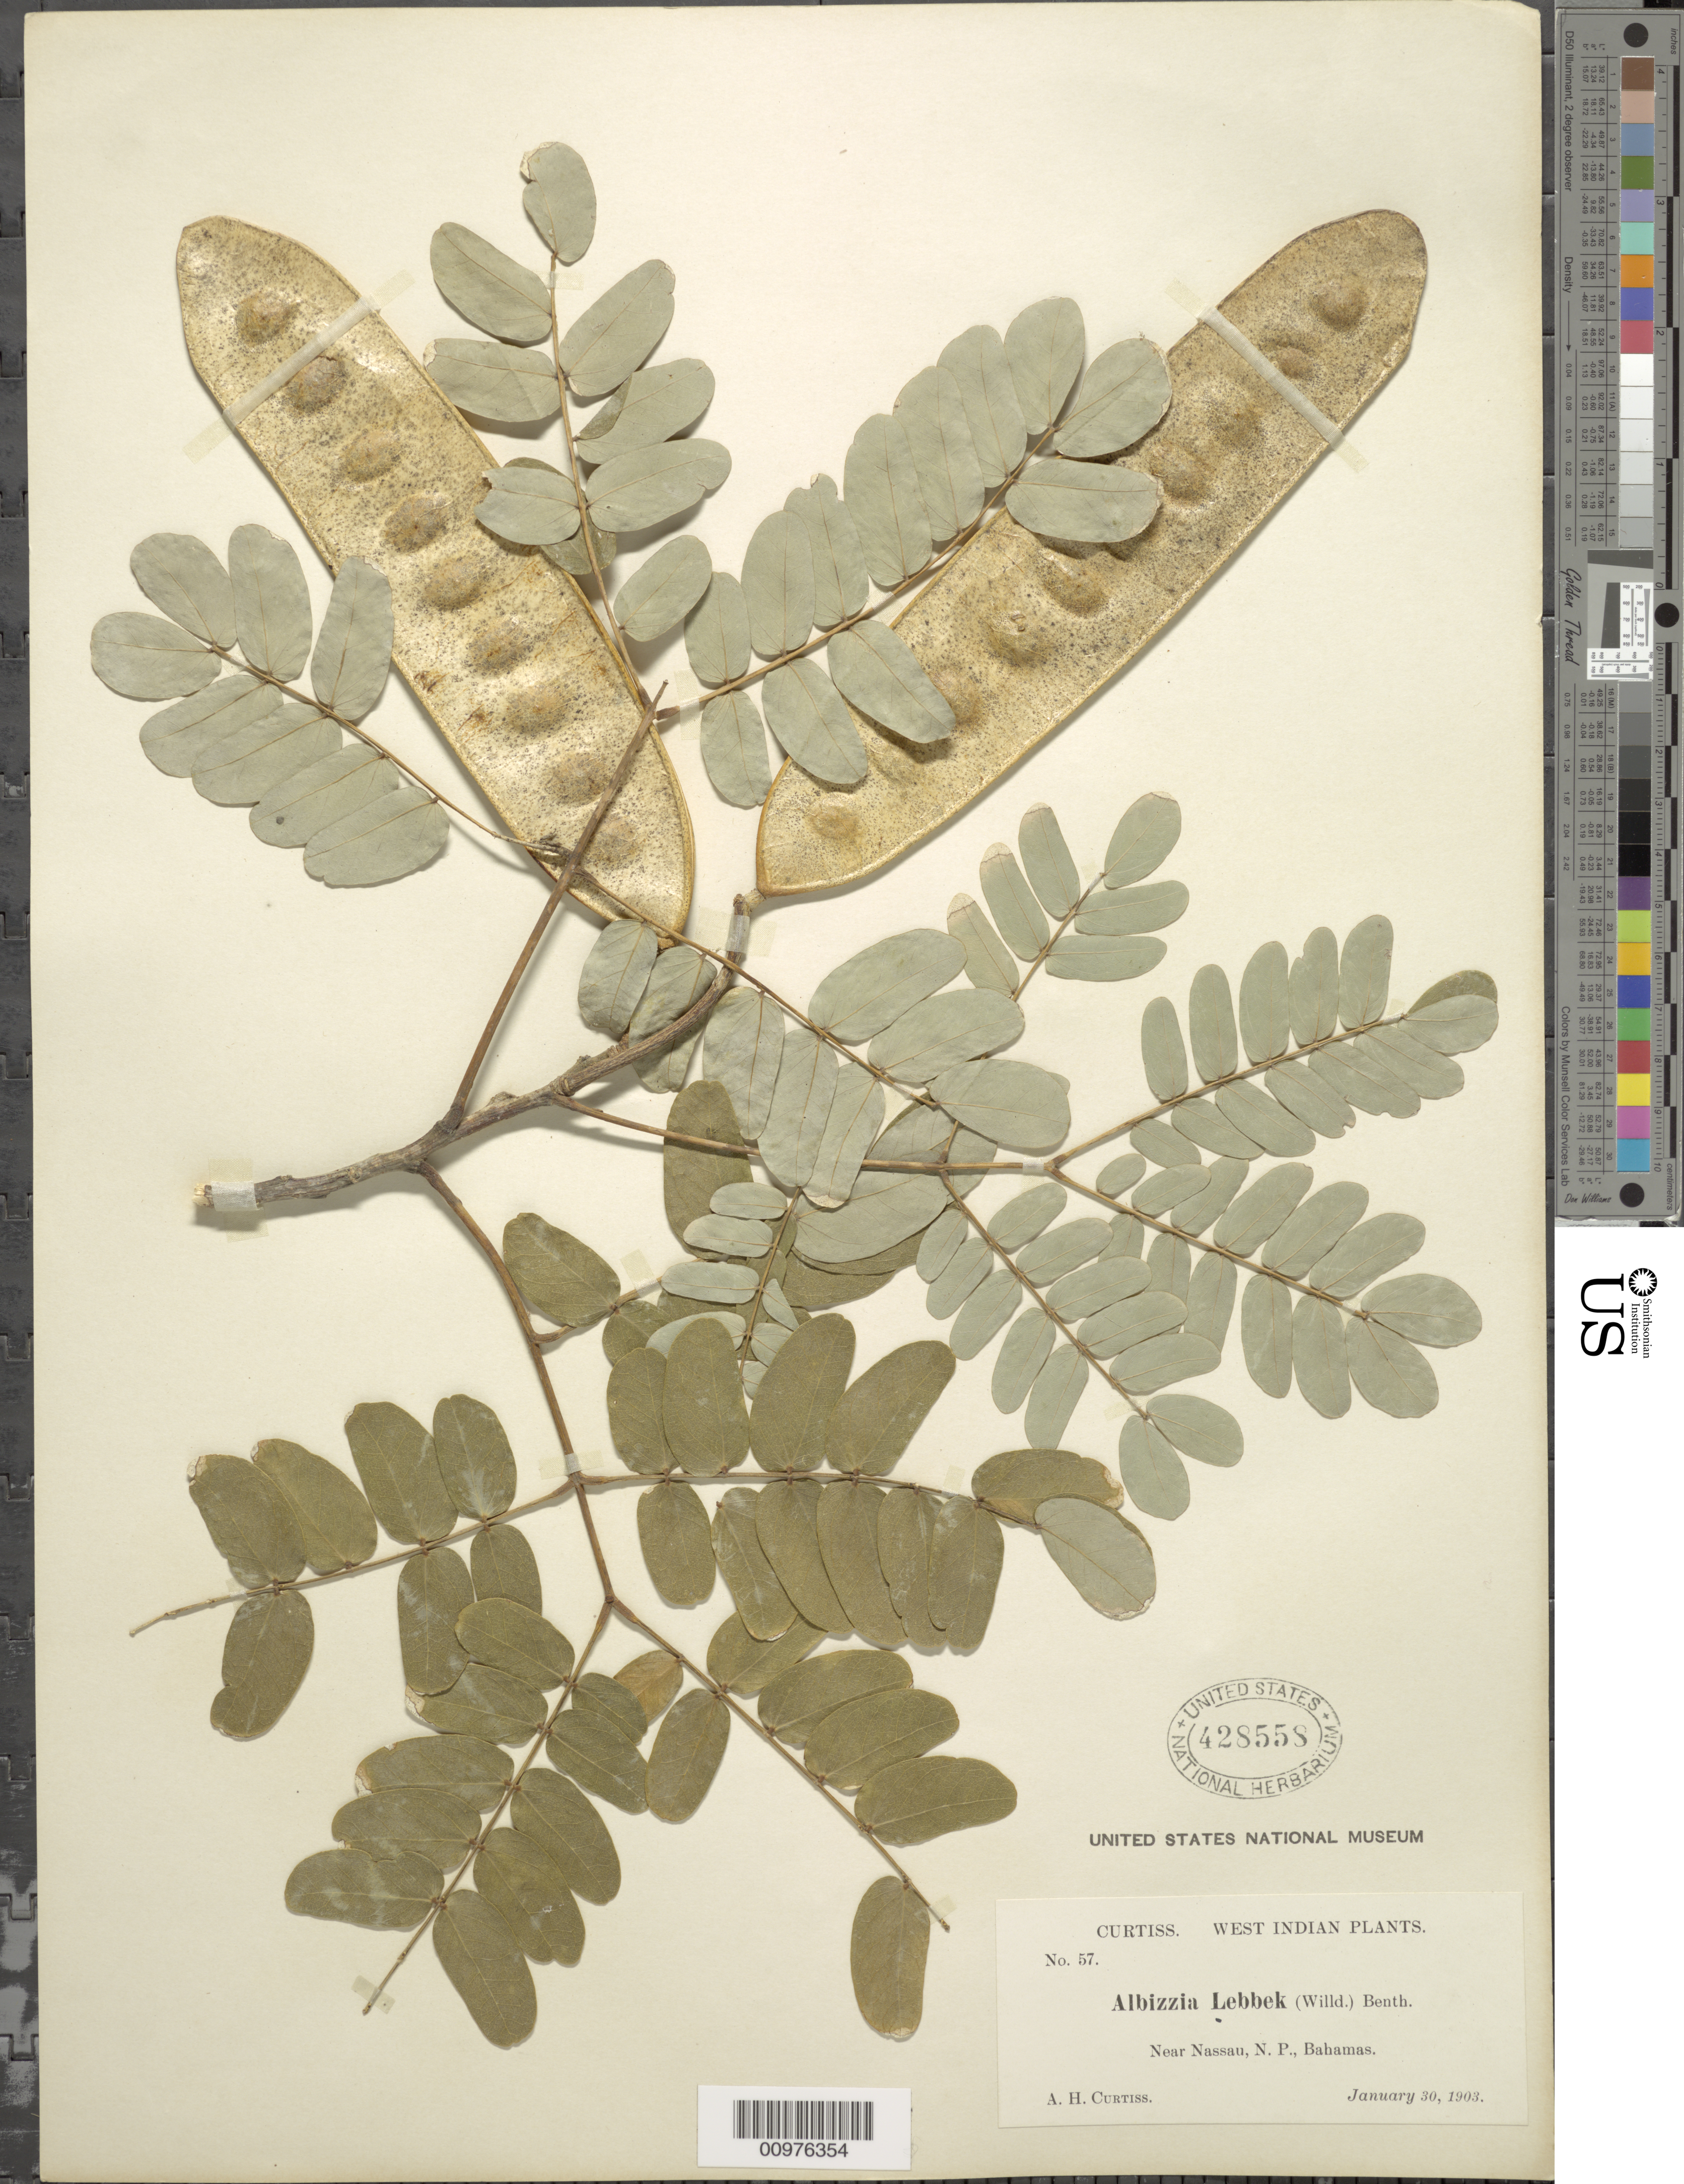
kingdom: Plantae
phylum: Tracheophyta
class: Magnoliopsida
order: Fabales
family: Fabaceae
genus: Albizia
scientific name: Albizia lebbeck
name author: (L.) Benth.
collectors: A. H. Curtiss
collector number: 57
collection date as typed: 30 Jan 1903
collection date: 1903-01-30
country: Bahamas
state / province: New Providence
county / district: Nassau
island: New Providence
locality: Near Nassau, N.P.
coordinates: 0 N, 0 E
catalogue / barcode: US 428558